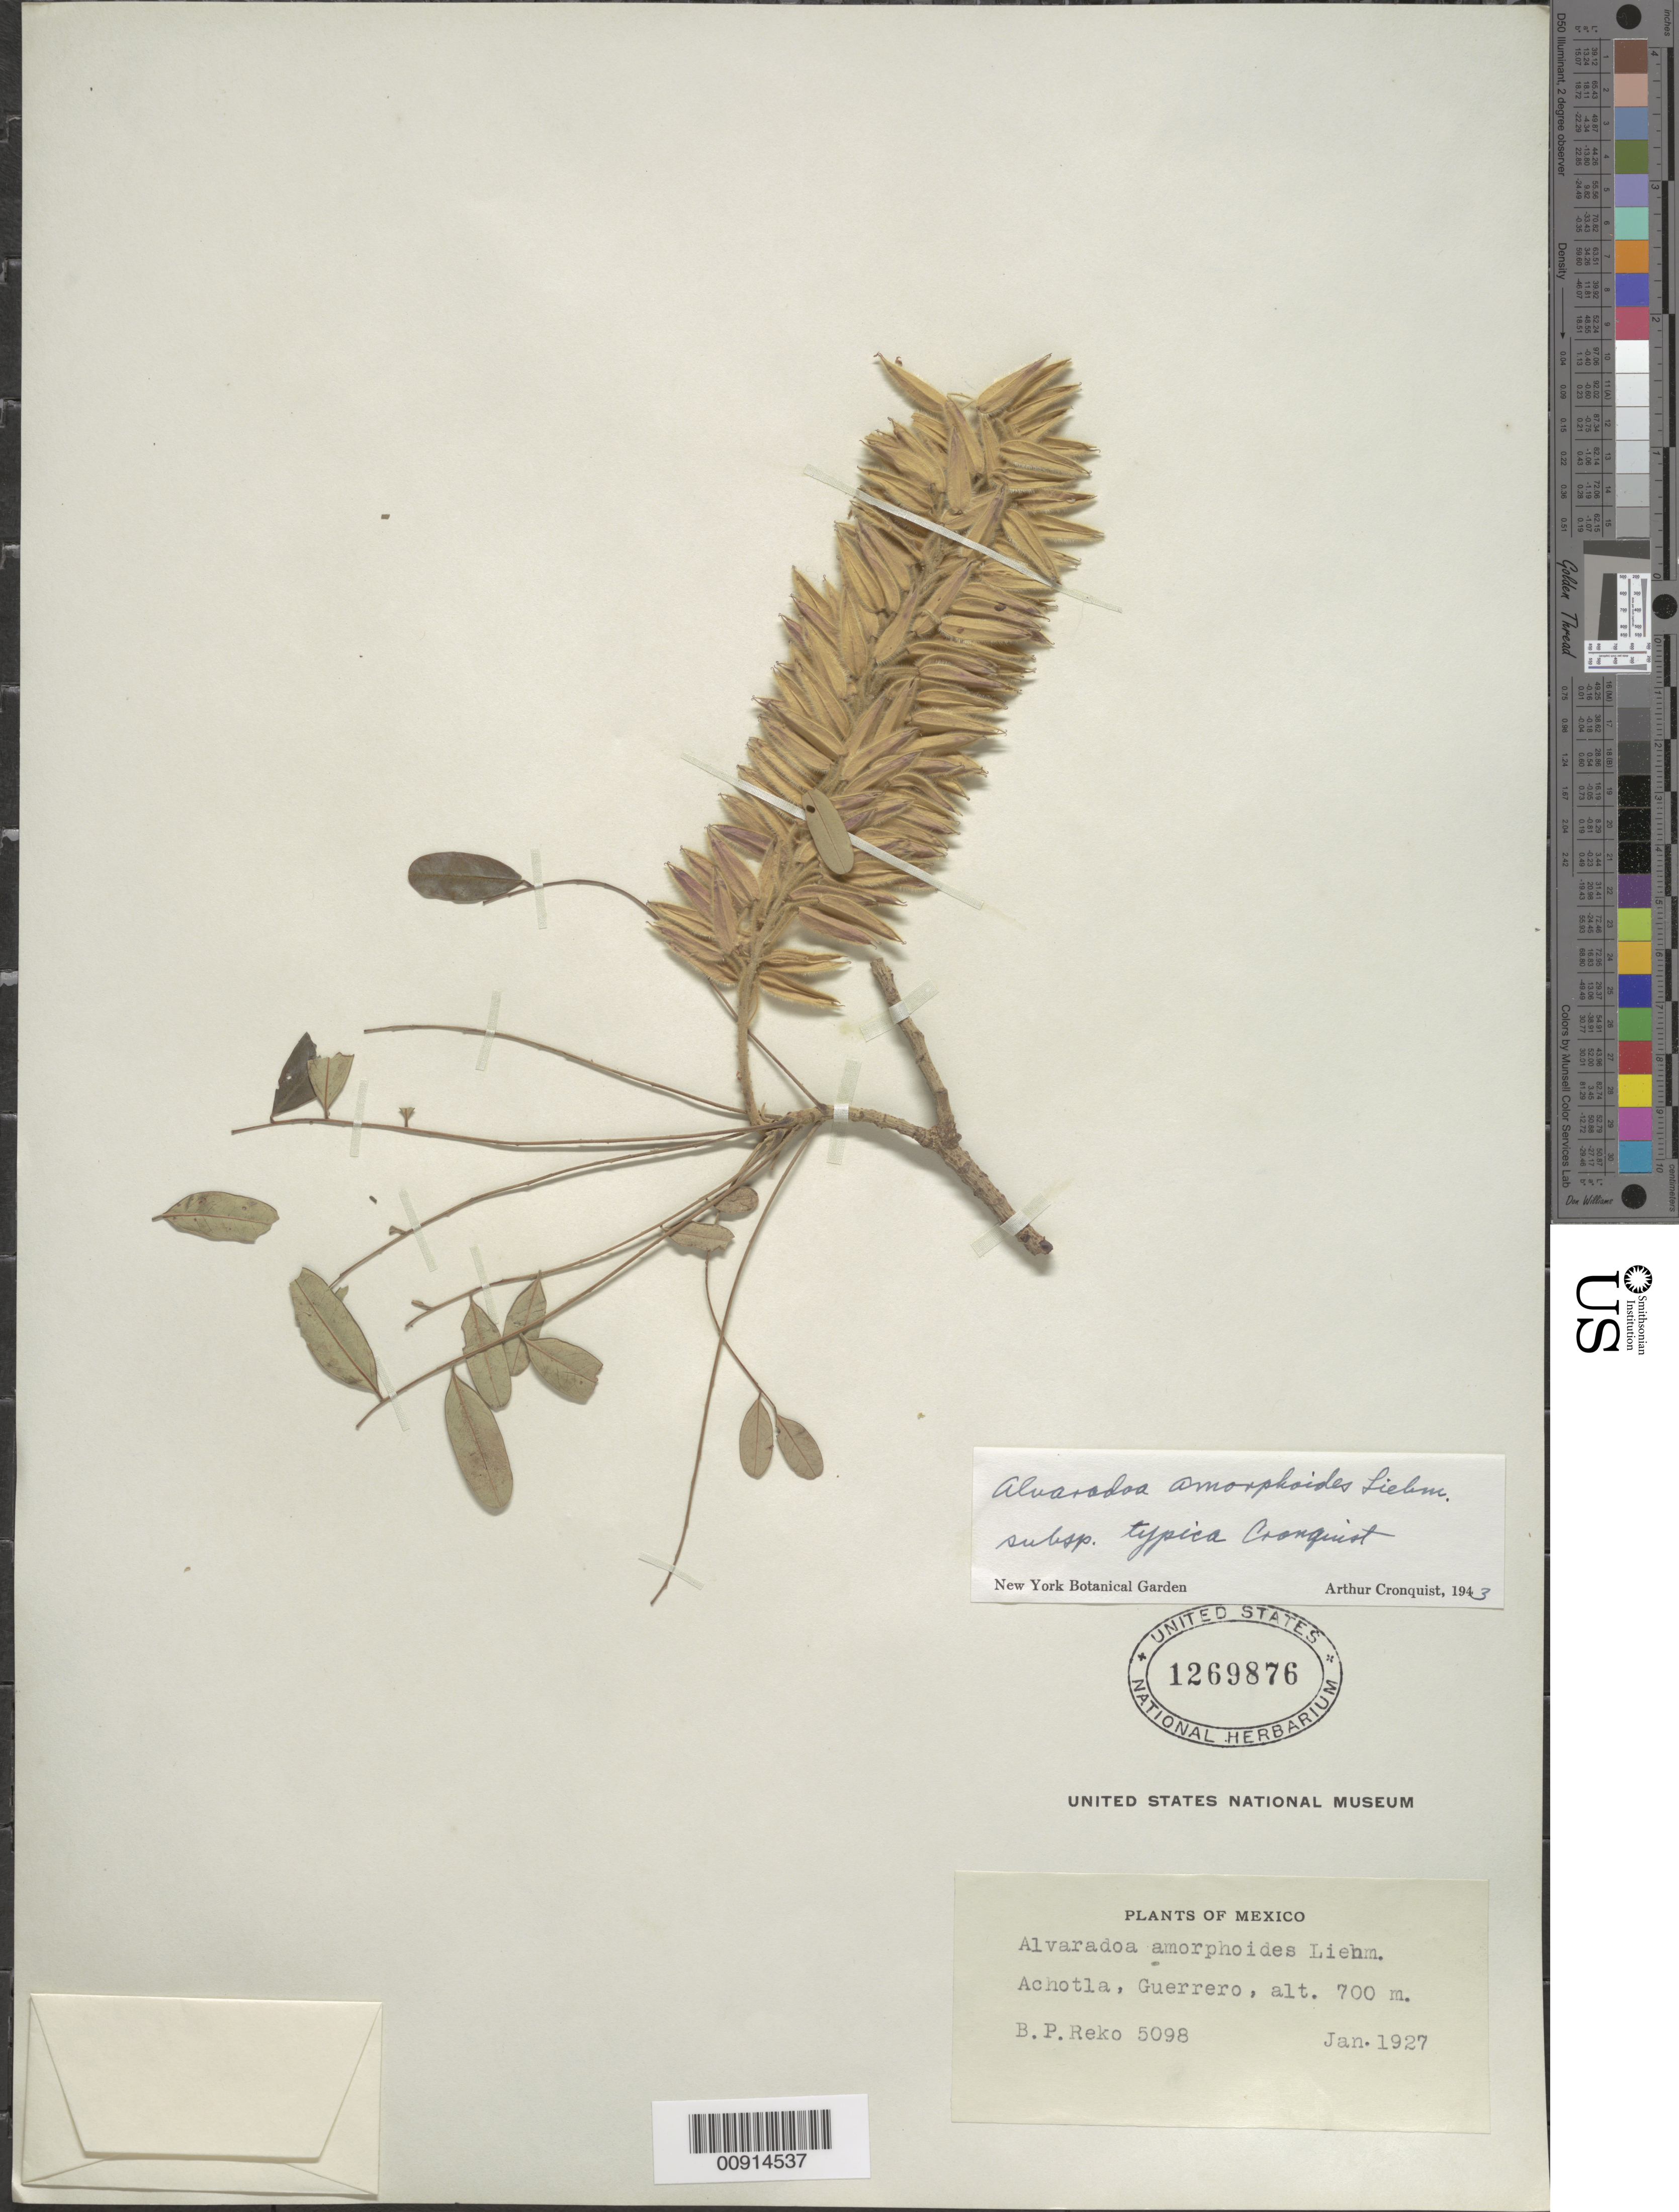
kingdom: Plantae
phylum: Tracheophyta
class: Magnoliopsida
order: Picramniales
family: Picramniaceae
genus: Alvaradoa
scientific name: Alvaradoa amorphoides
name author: Liebm.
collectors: B. P. Reko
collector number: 5098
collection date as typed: Jan 1927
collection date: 1927-01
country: Mexico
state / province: Guerrero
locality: Achotla, Guerrero.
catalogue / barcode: US 1269876